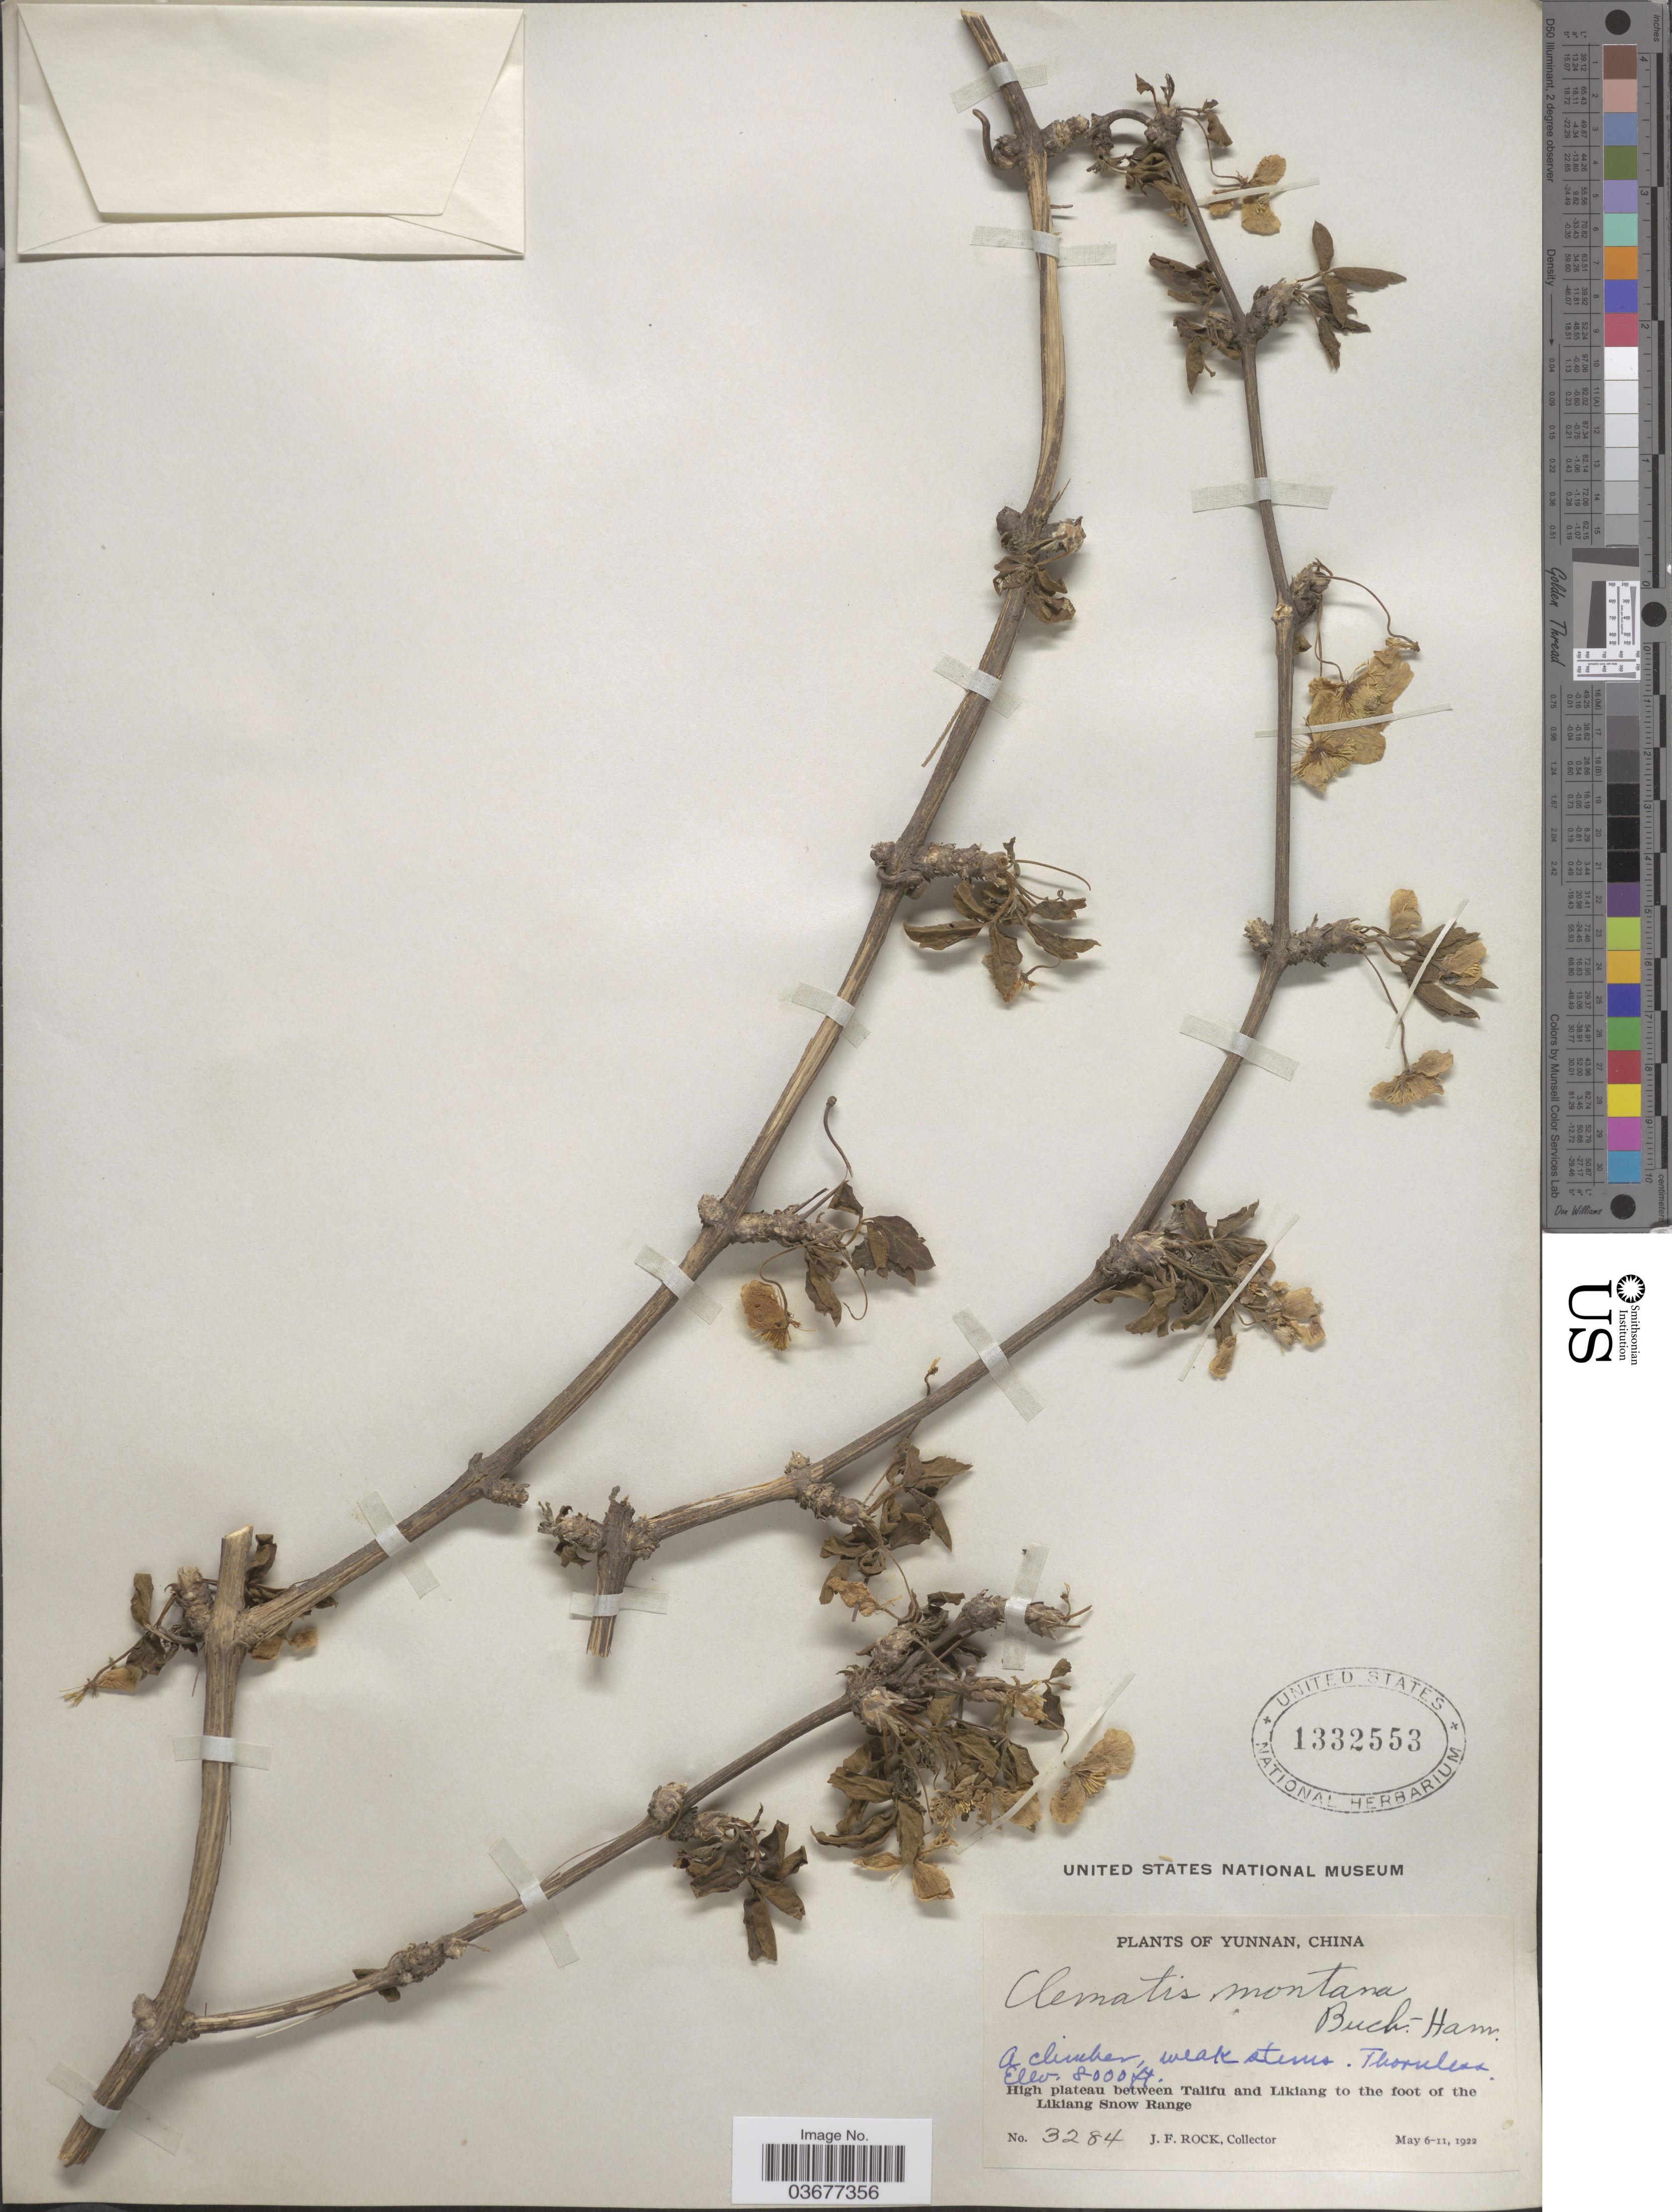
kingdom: Plantae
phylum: Tracheophyta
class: Magnoliopsida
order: Ranunculales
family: Ranunculaceae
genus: Clematis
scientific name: Clematis montana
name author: Buch.-Ham. ex DC.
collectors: J. Rock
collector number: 3284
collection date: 1922-05-06/1922-05-11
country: China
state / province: Yunnan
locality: High plateau between Talifu and Likiang to the foot of the Likiang Snow Range.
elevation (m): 2438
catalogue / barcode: US 1332553